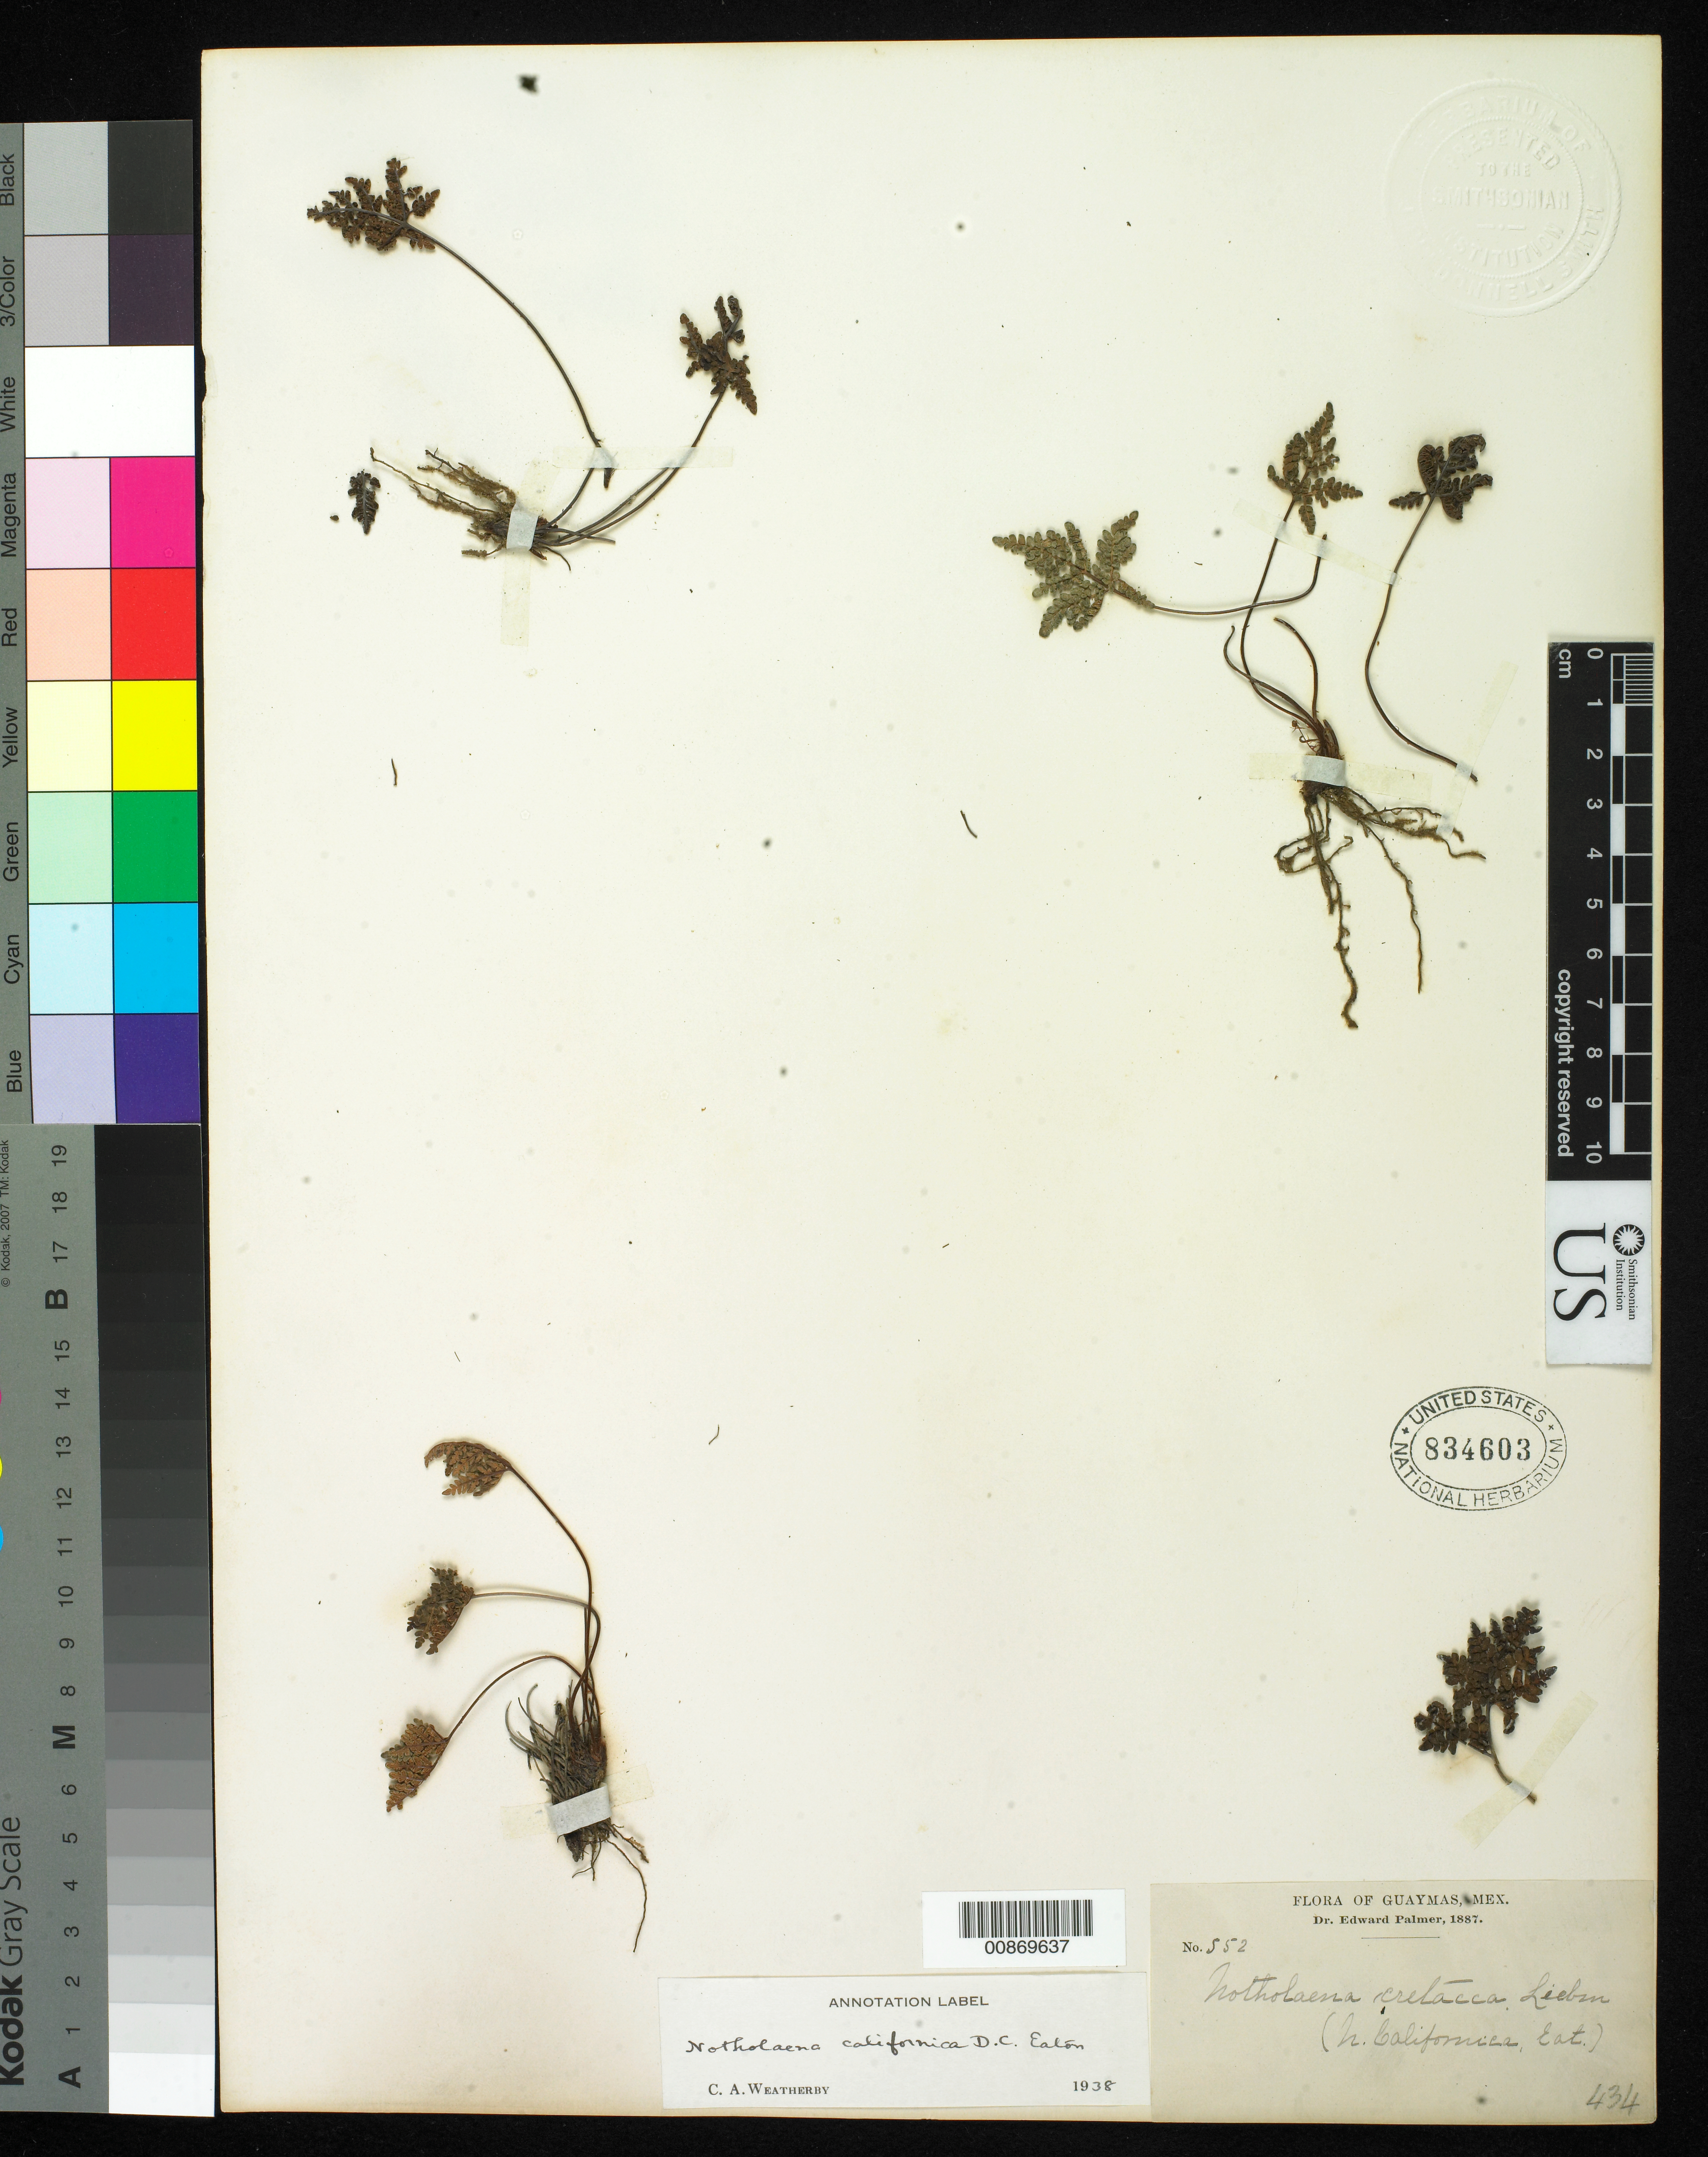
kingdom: Plantae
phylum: Tracheophyta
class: Polypodiopsida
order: Polypodiales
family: Pteridaceae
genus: Notholaena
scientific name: Notholaena californica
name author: D.C. Eaton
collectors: E. Palmer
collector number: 552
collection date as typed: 1887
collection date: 1887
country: Mexico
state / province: Sonora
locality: Guaymas, Sonora.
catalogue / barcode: US 834603